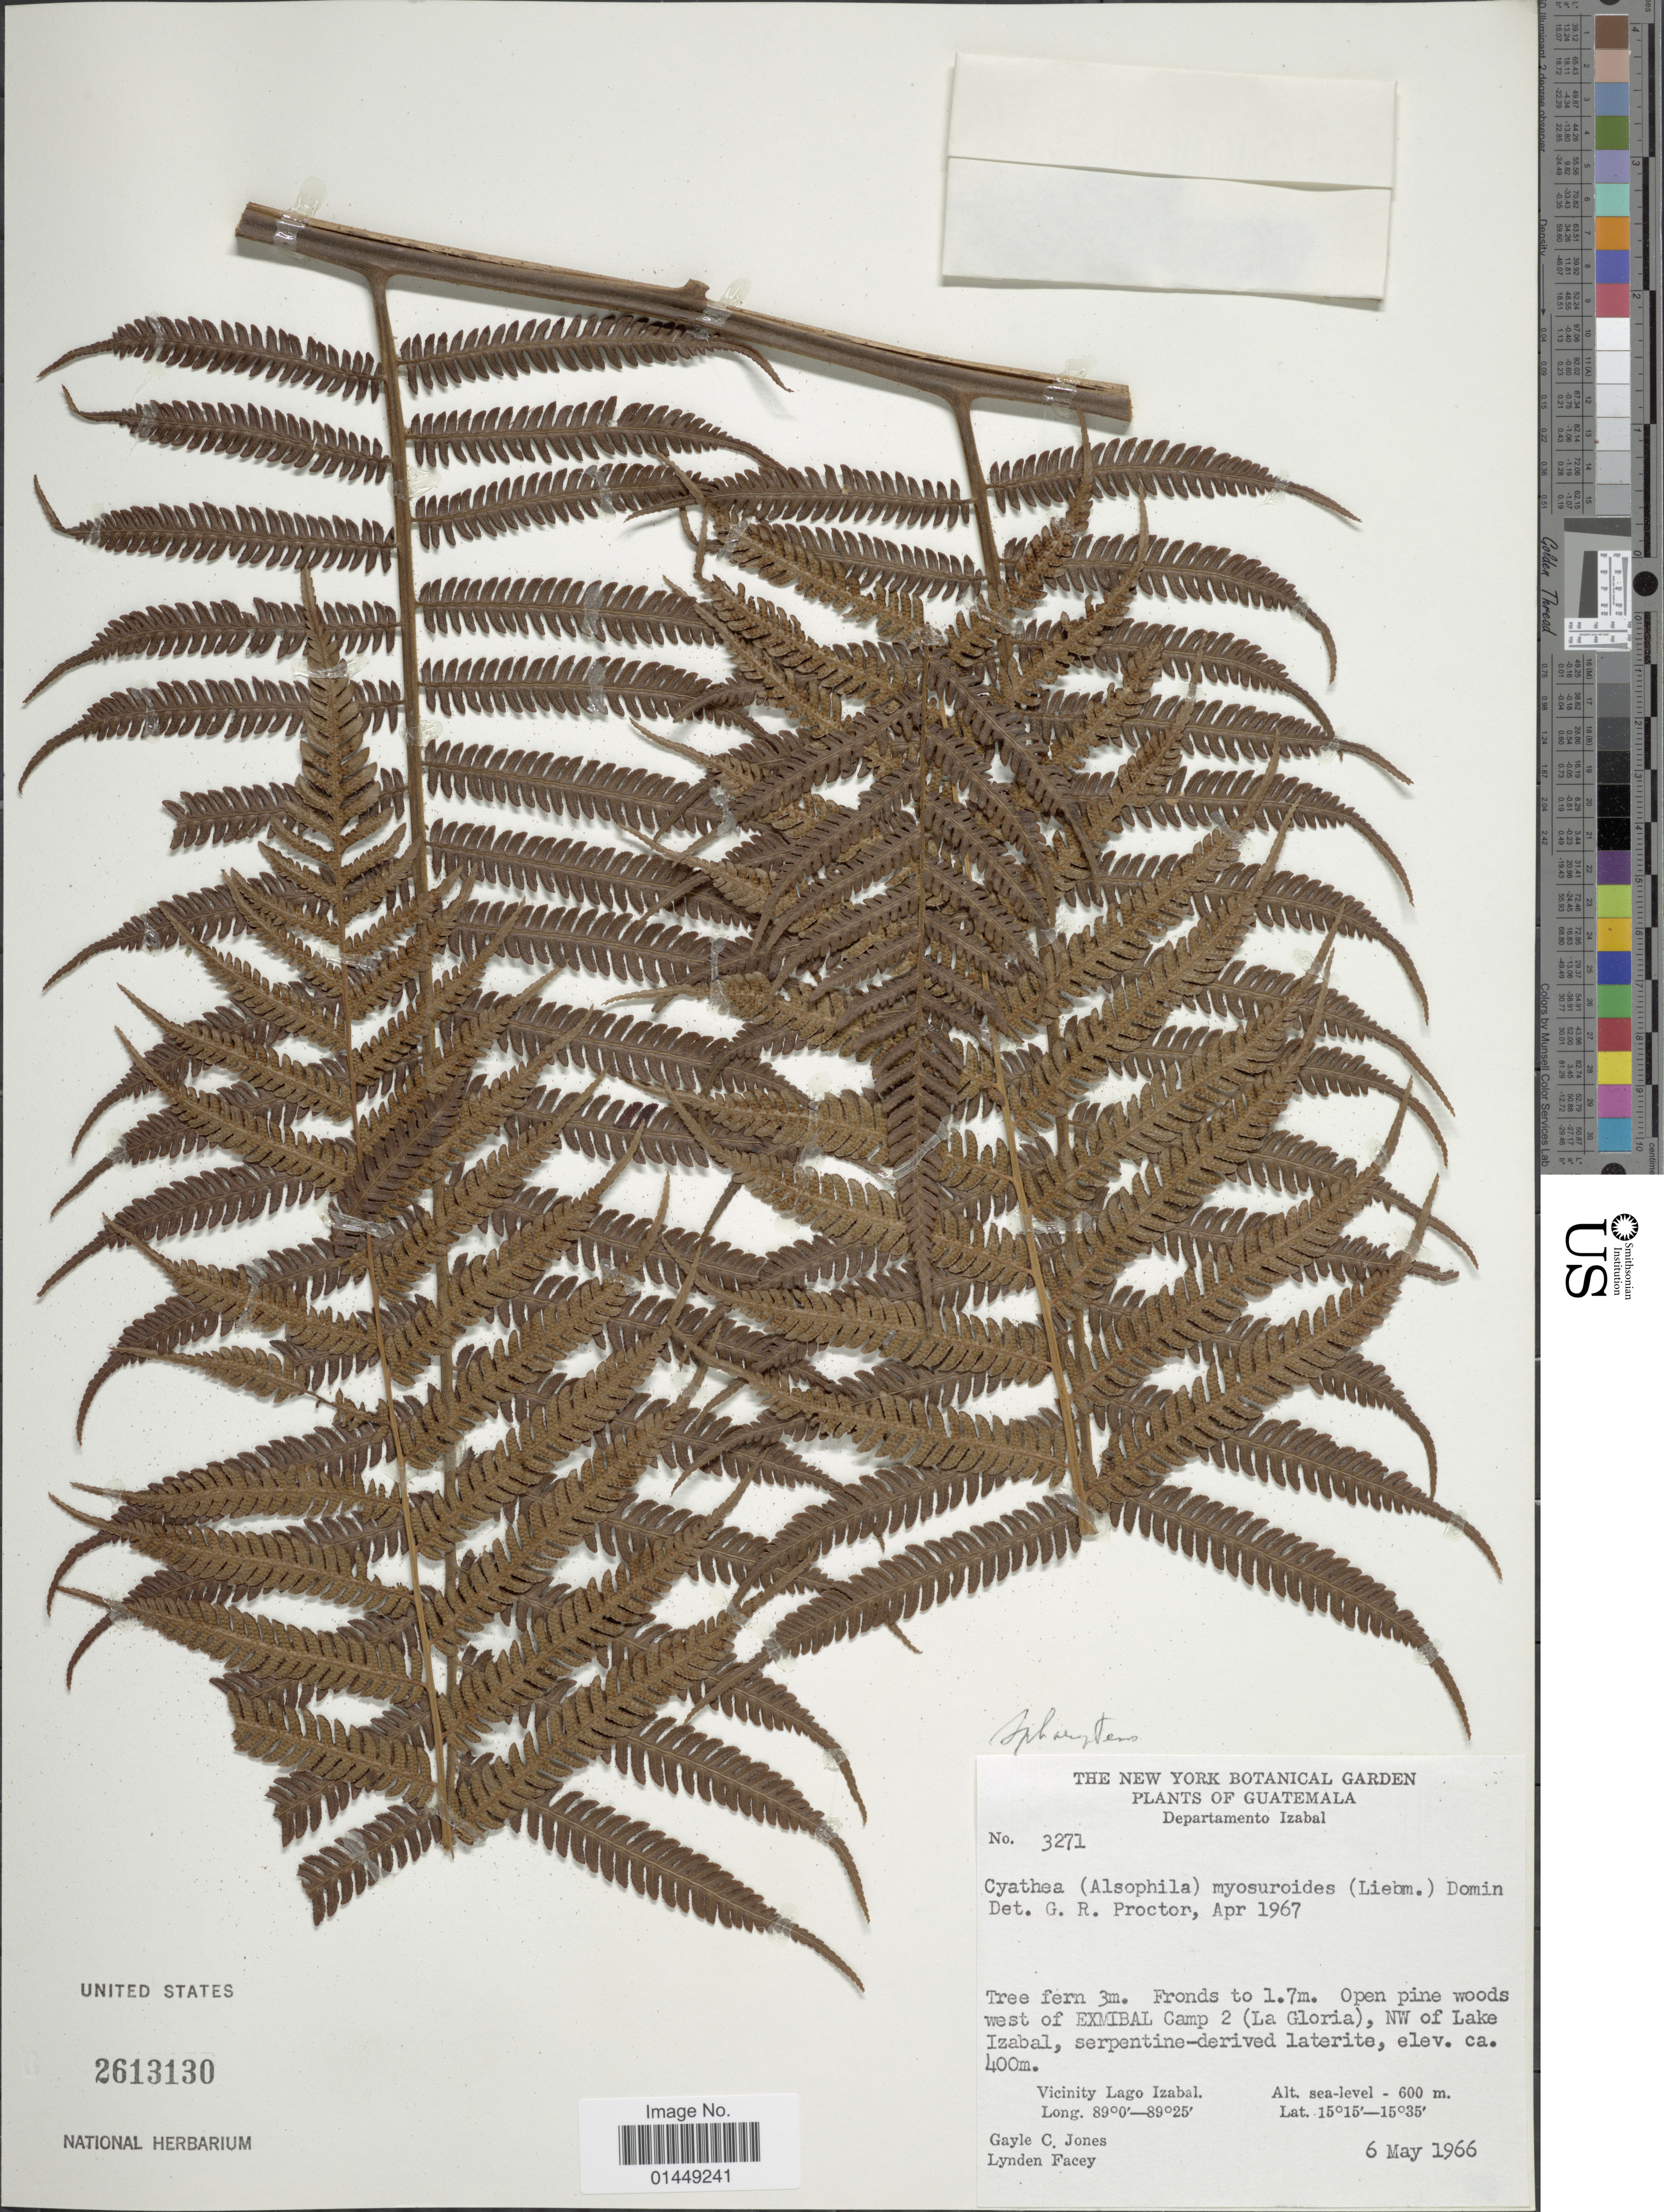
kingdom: Plantae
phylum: Tracheophyta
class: Polypodiopsida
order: Cyatheales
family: Cyatheaceae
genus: Cyathea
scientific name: Cyathea myosuriodes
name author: (Liebm.) Domin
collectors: G. C. Jones & L. Facey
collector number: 3271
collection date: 1966-05-06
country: Guatemala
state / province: Izabal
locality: Departamento Izabal. Open pine woods west of Exmibal Camp 2 (La Gloria), NW of Lake Izabal. Vicinity Lago Izabal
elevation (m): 600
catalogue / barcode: US 2613130